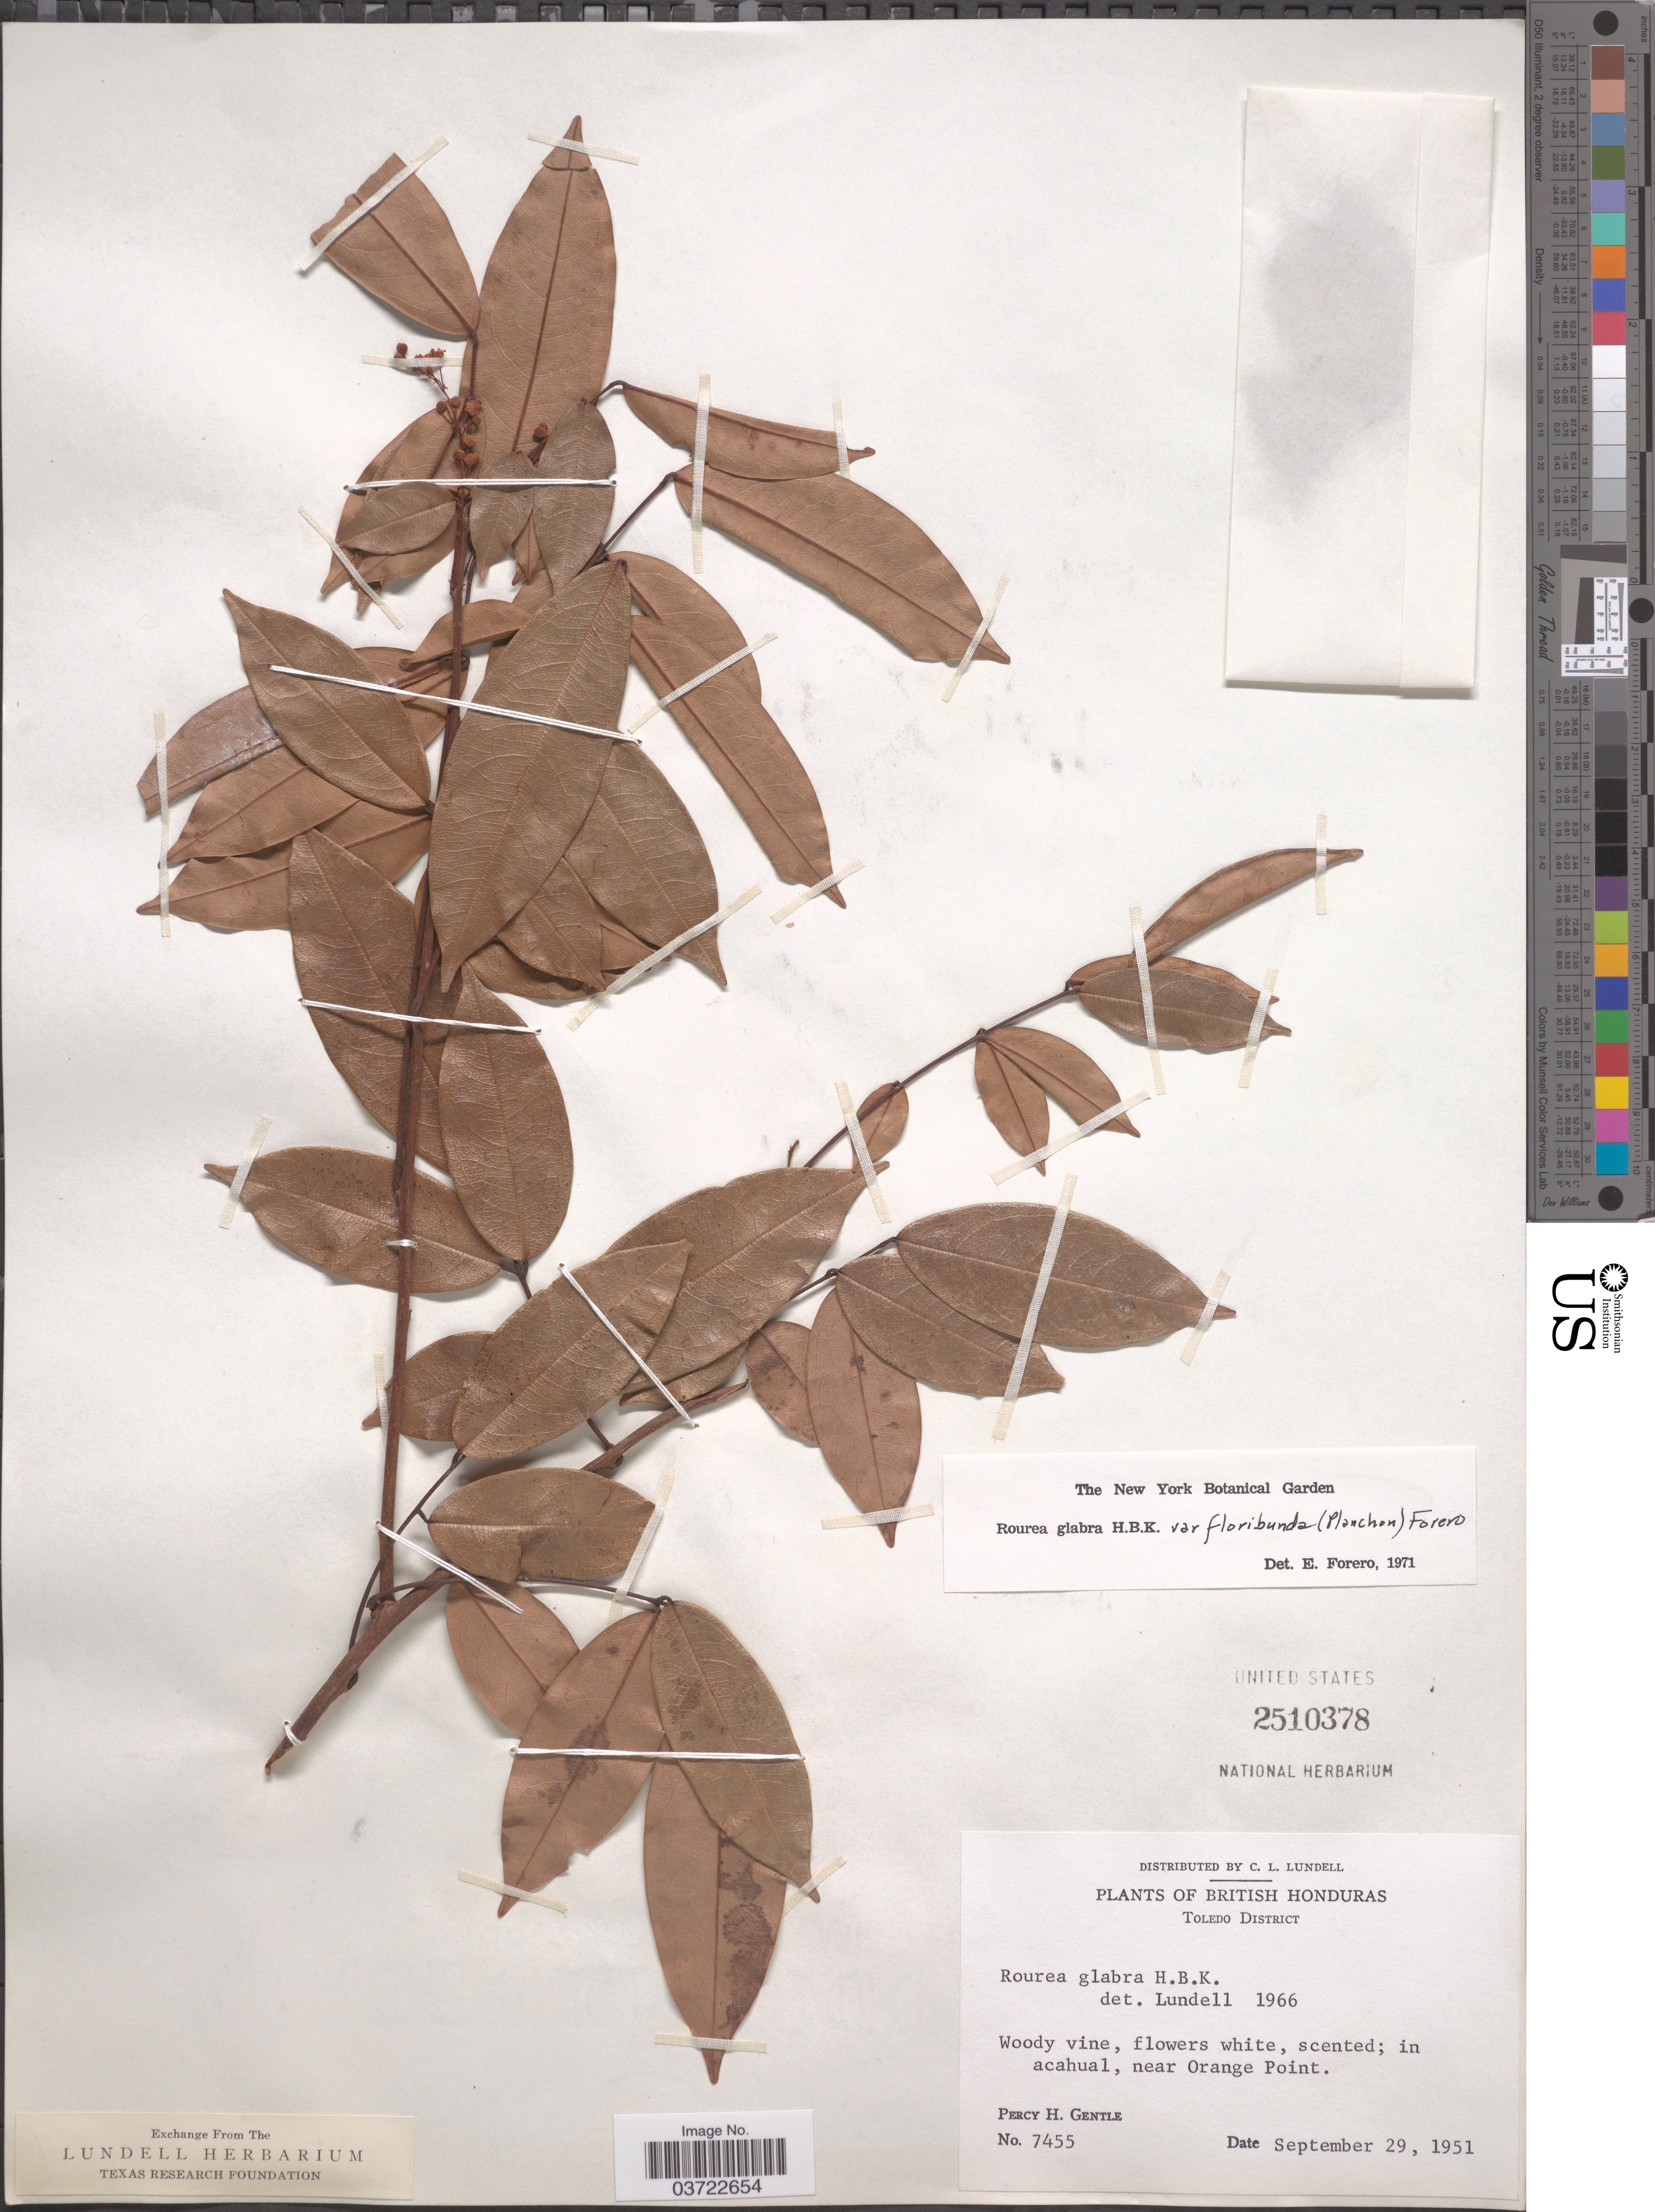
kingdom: Plantae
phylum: Tracheophyta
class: Magnoliopsida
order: Oxalidales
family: Connaraceae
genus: Rourea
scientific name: Rourea glabra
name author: Kunth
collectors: P. H. Gentle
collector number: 7455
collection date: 1951-09-29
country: Belize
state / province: Toledo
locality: British Honduras. Toledo District. In acahual, near Orange Point.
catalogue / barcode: US 2510378